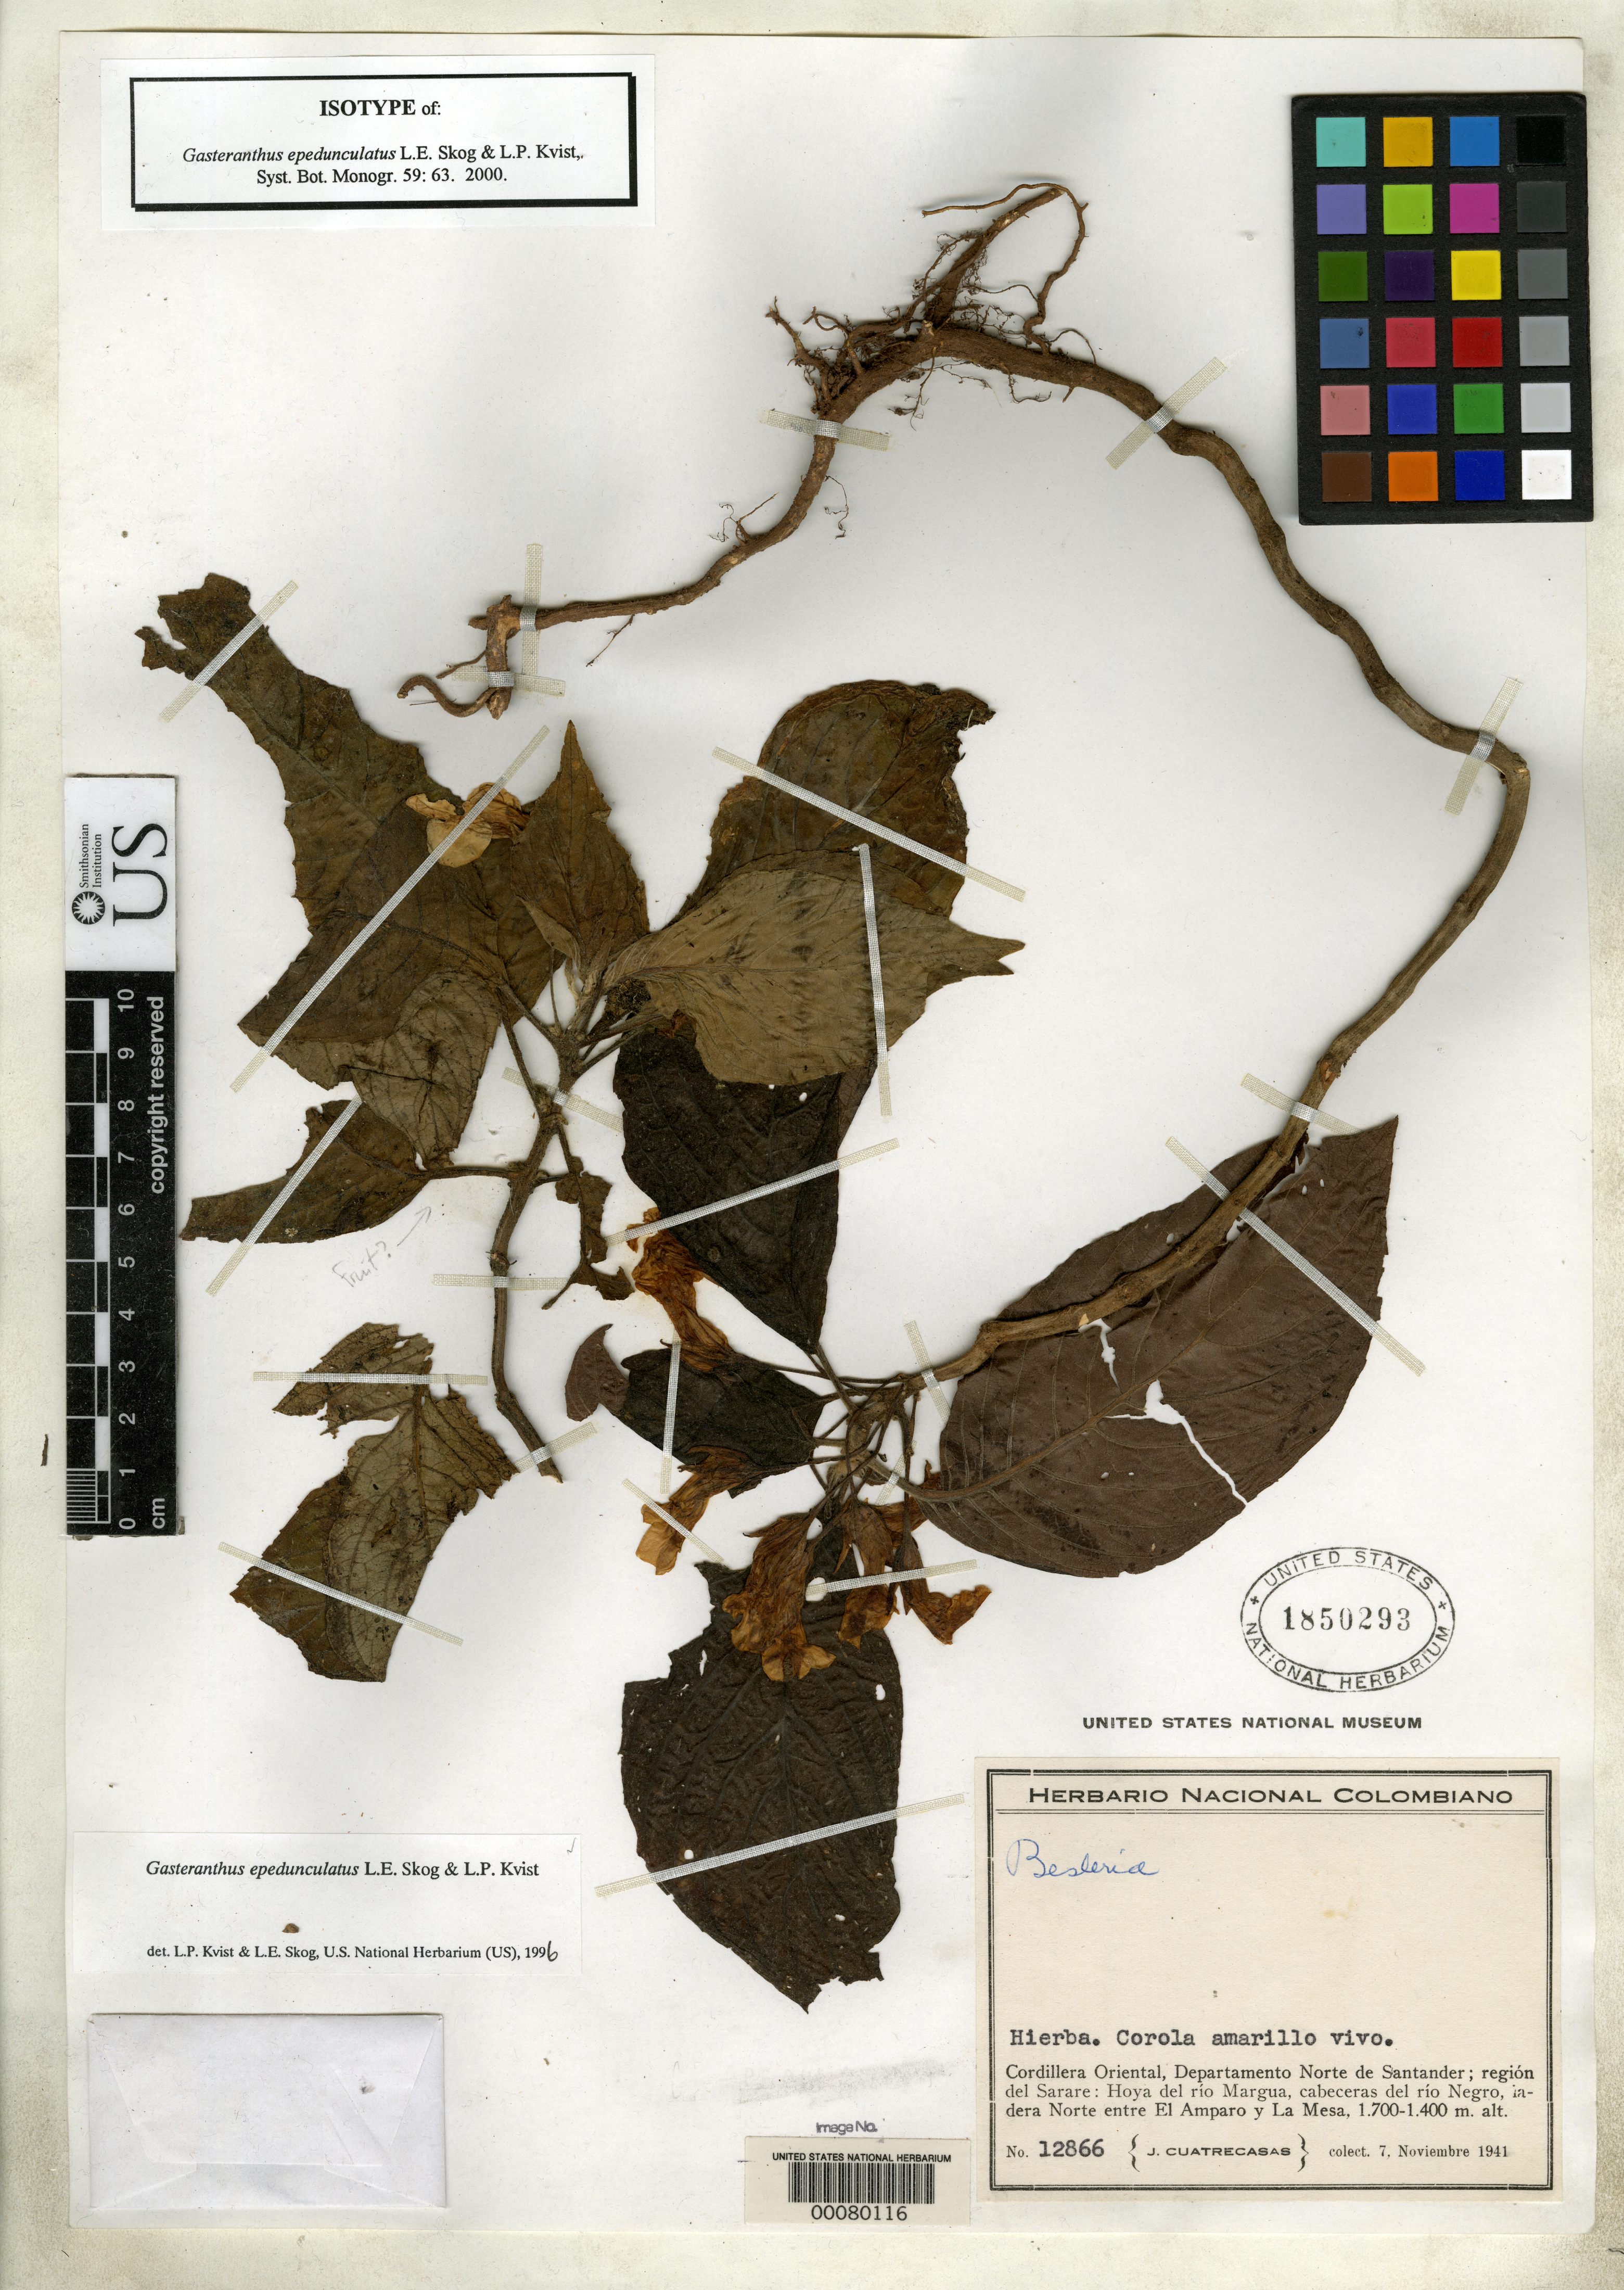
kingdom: Plantae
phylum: Tracheophyta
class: Magnoliopsida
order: Lamiales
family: Gesneriaceae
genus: Gasteranthus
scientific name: Gasteranthus epedunculatus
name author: L.E. Skog & L.P. Kvist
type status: Isotype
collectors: J. Cuatrecasas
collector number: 12866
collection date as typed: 07 Nov 1941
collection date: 1941-11-07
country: Colombia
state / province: Norte de Santander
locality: Cordillera Oriental, region of Sarare, Valley of Rio Margua, Cabecera of Rio Negro, north slope between El Amparo & La Mesa.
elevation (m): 1400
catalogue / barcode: US 1850293